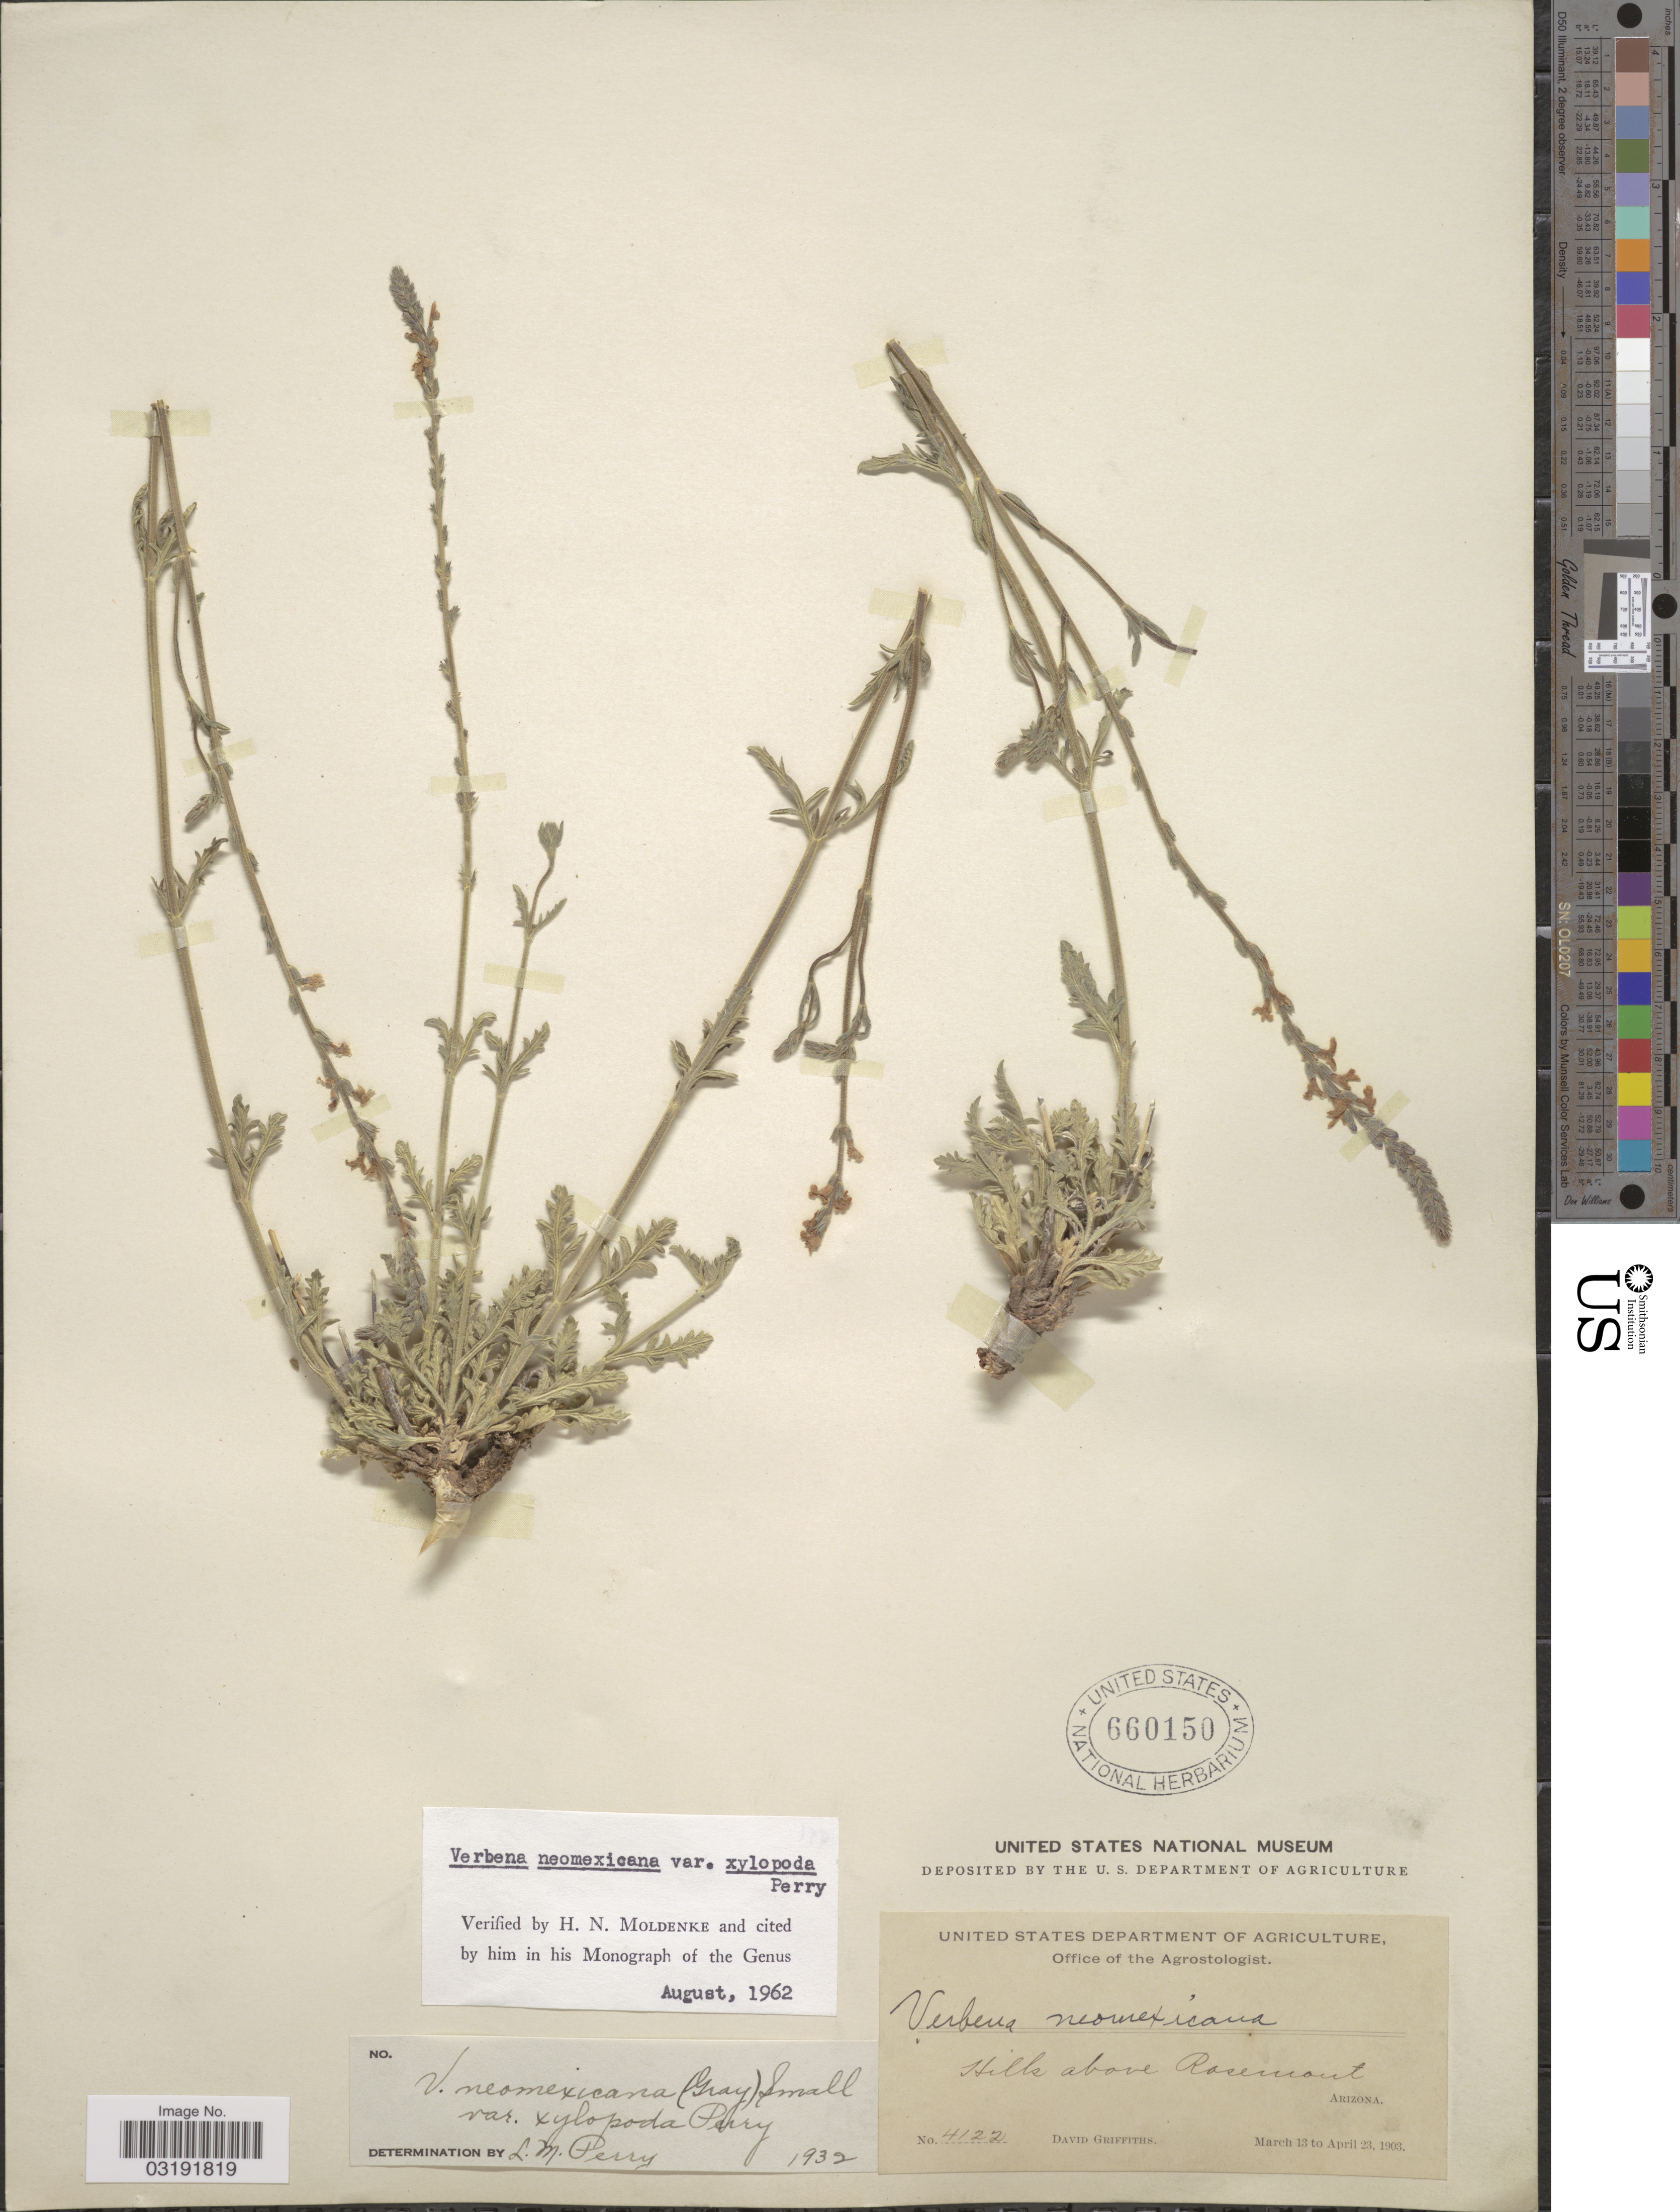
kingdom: Plantae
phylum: Tracheophyta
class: Magnoliopsida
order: Lamiales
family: Verbenaceae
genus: Verbena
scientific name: Verbena neomexicana var. xylopoda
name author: L.M. Perry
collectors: D. Griffiths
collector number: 4122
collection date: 1903-03-13/1903-04-23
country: United States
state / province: Arizona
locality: Hills above Rosemont.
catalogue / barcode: US 660150